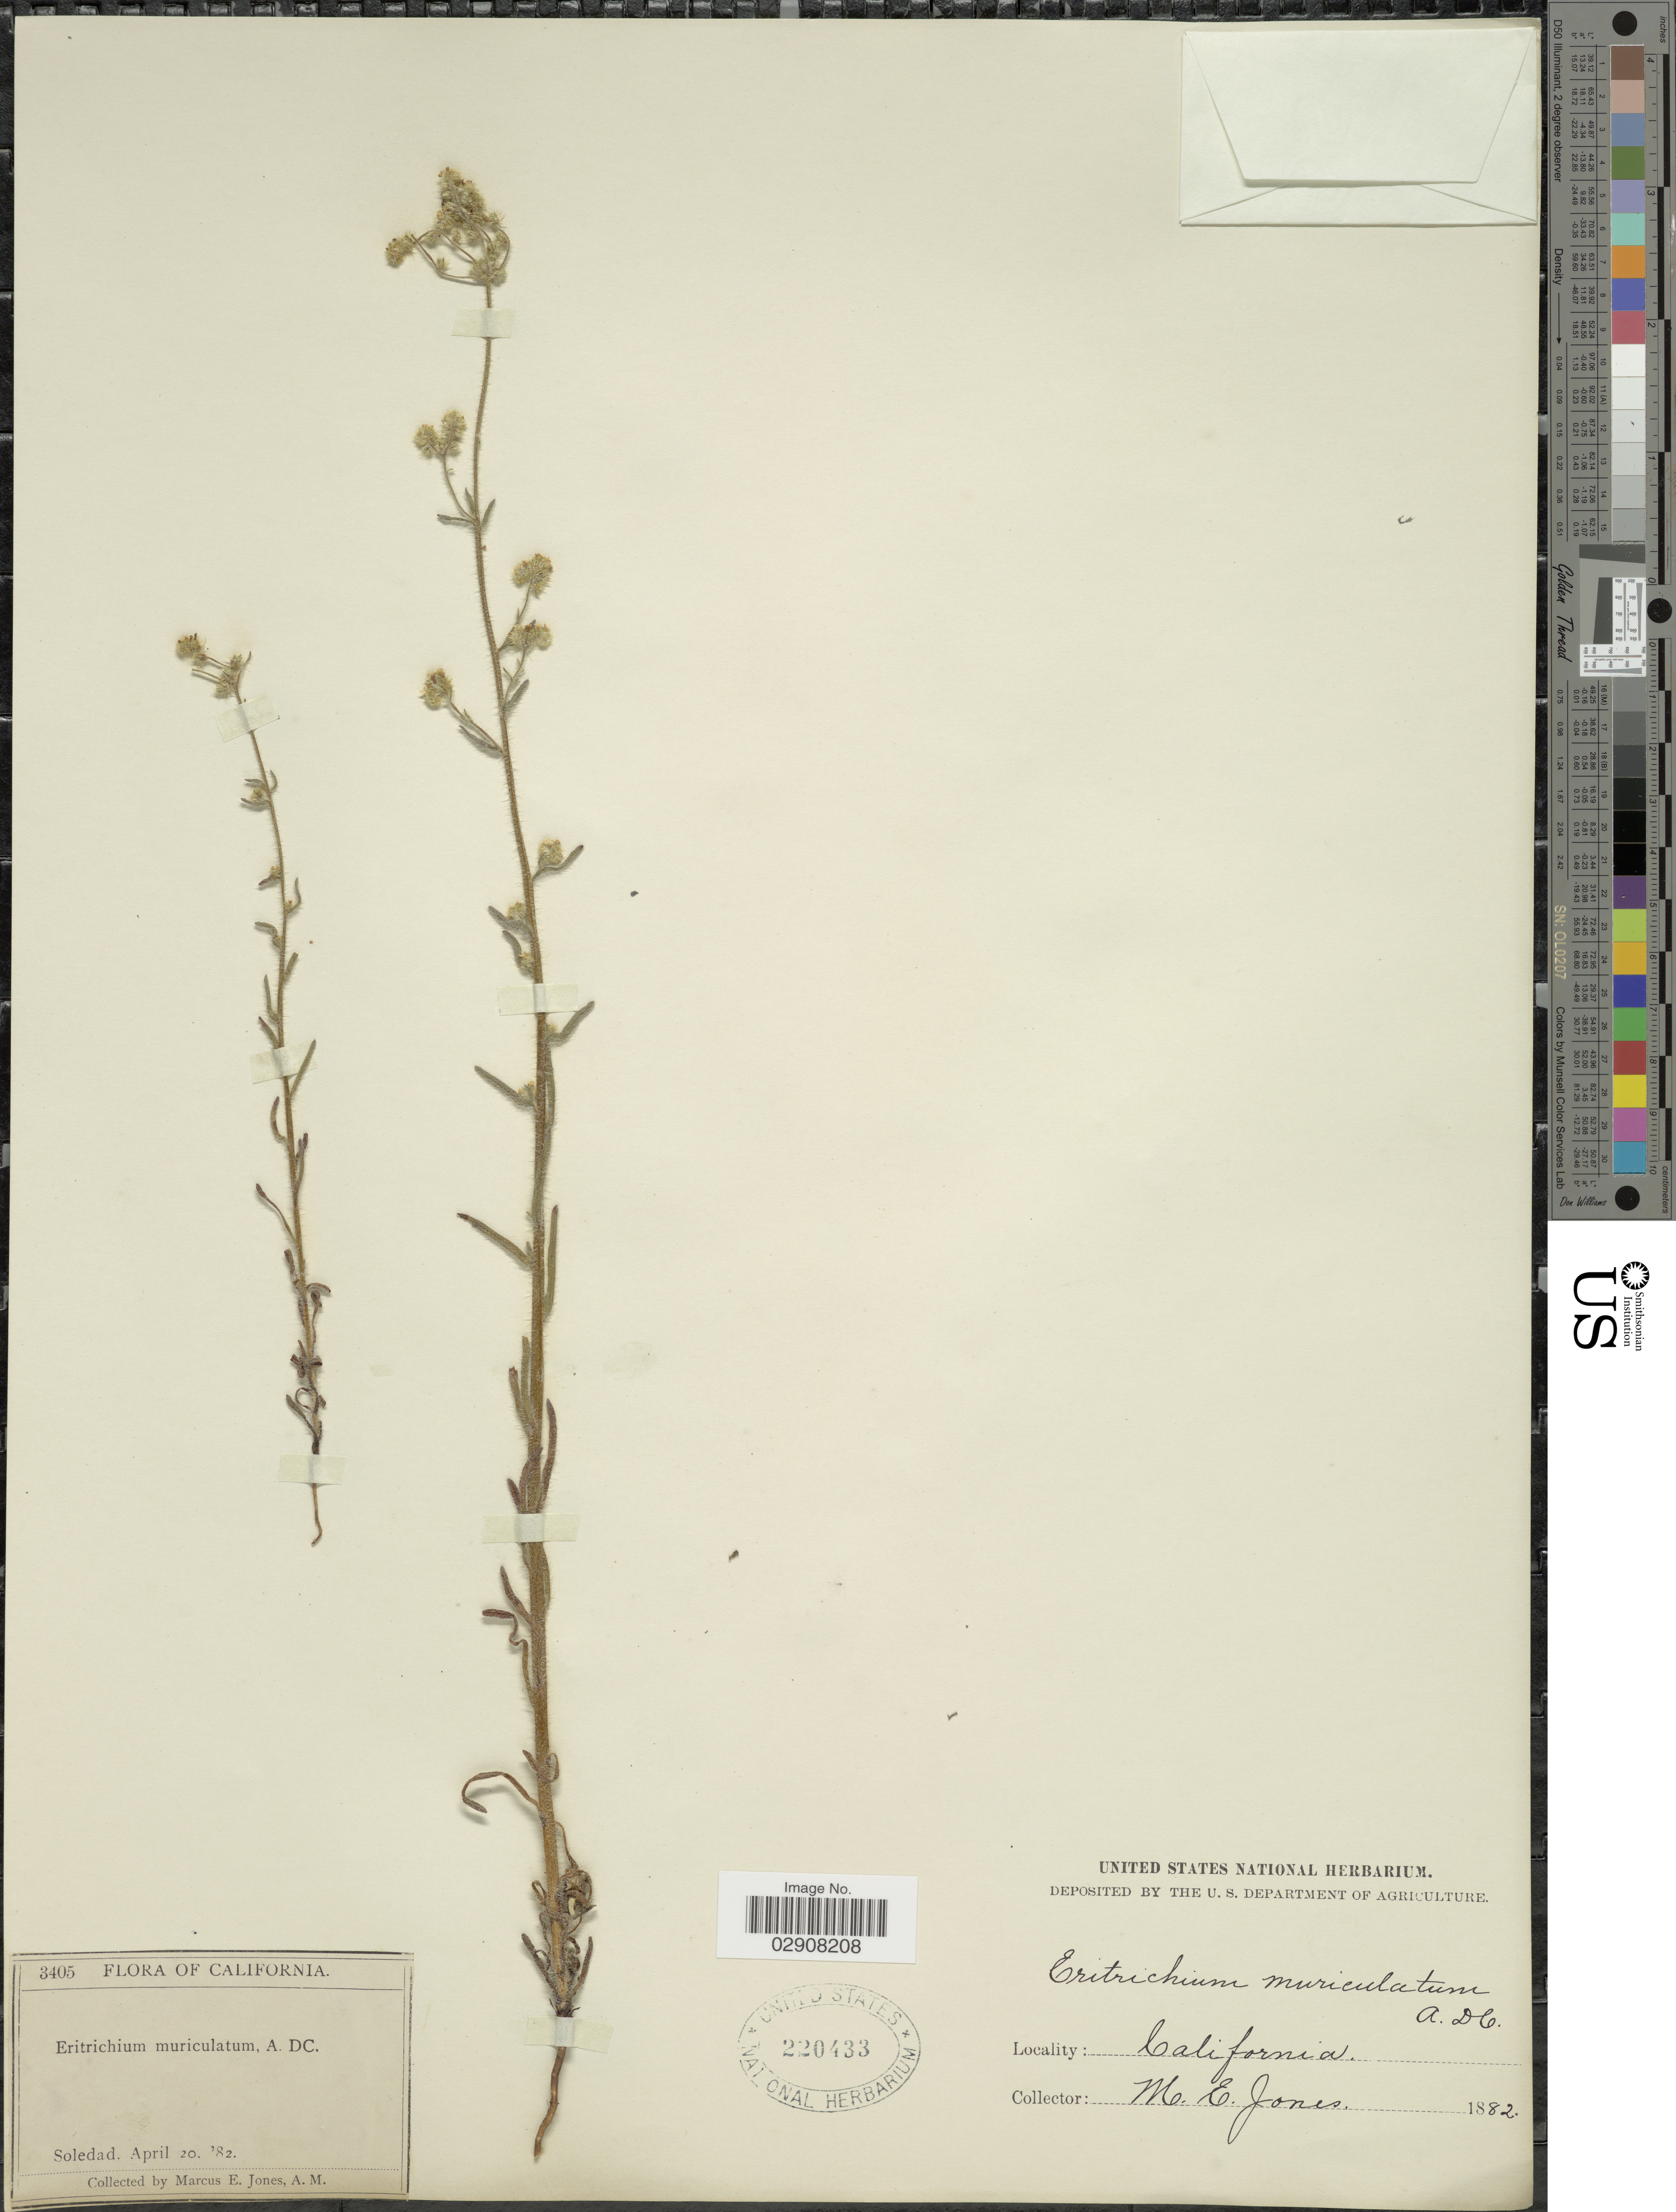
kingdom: Plantae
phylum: Tracheophyta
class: Magnoliopsida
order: Boraginales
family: Boraginaceae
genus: Cryptantha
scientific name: Cryptantha muricata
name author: (Hook. & Arn.) A. Nelson & J.F. Macbr.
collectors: M. E. Jones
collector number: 3405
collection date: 1882-04-20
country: United States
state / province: California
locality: Soledad.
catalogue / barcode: US 220433